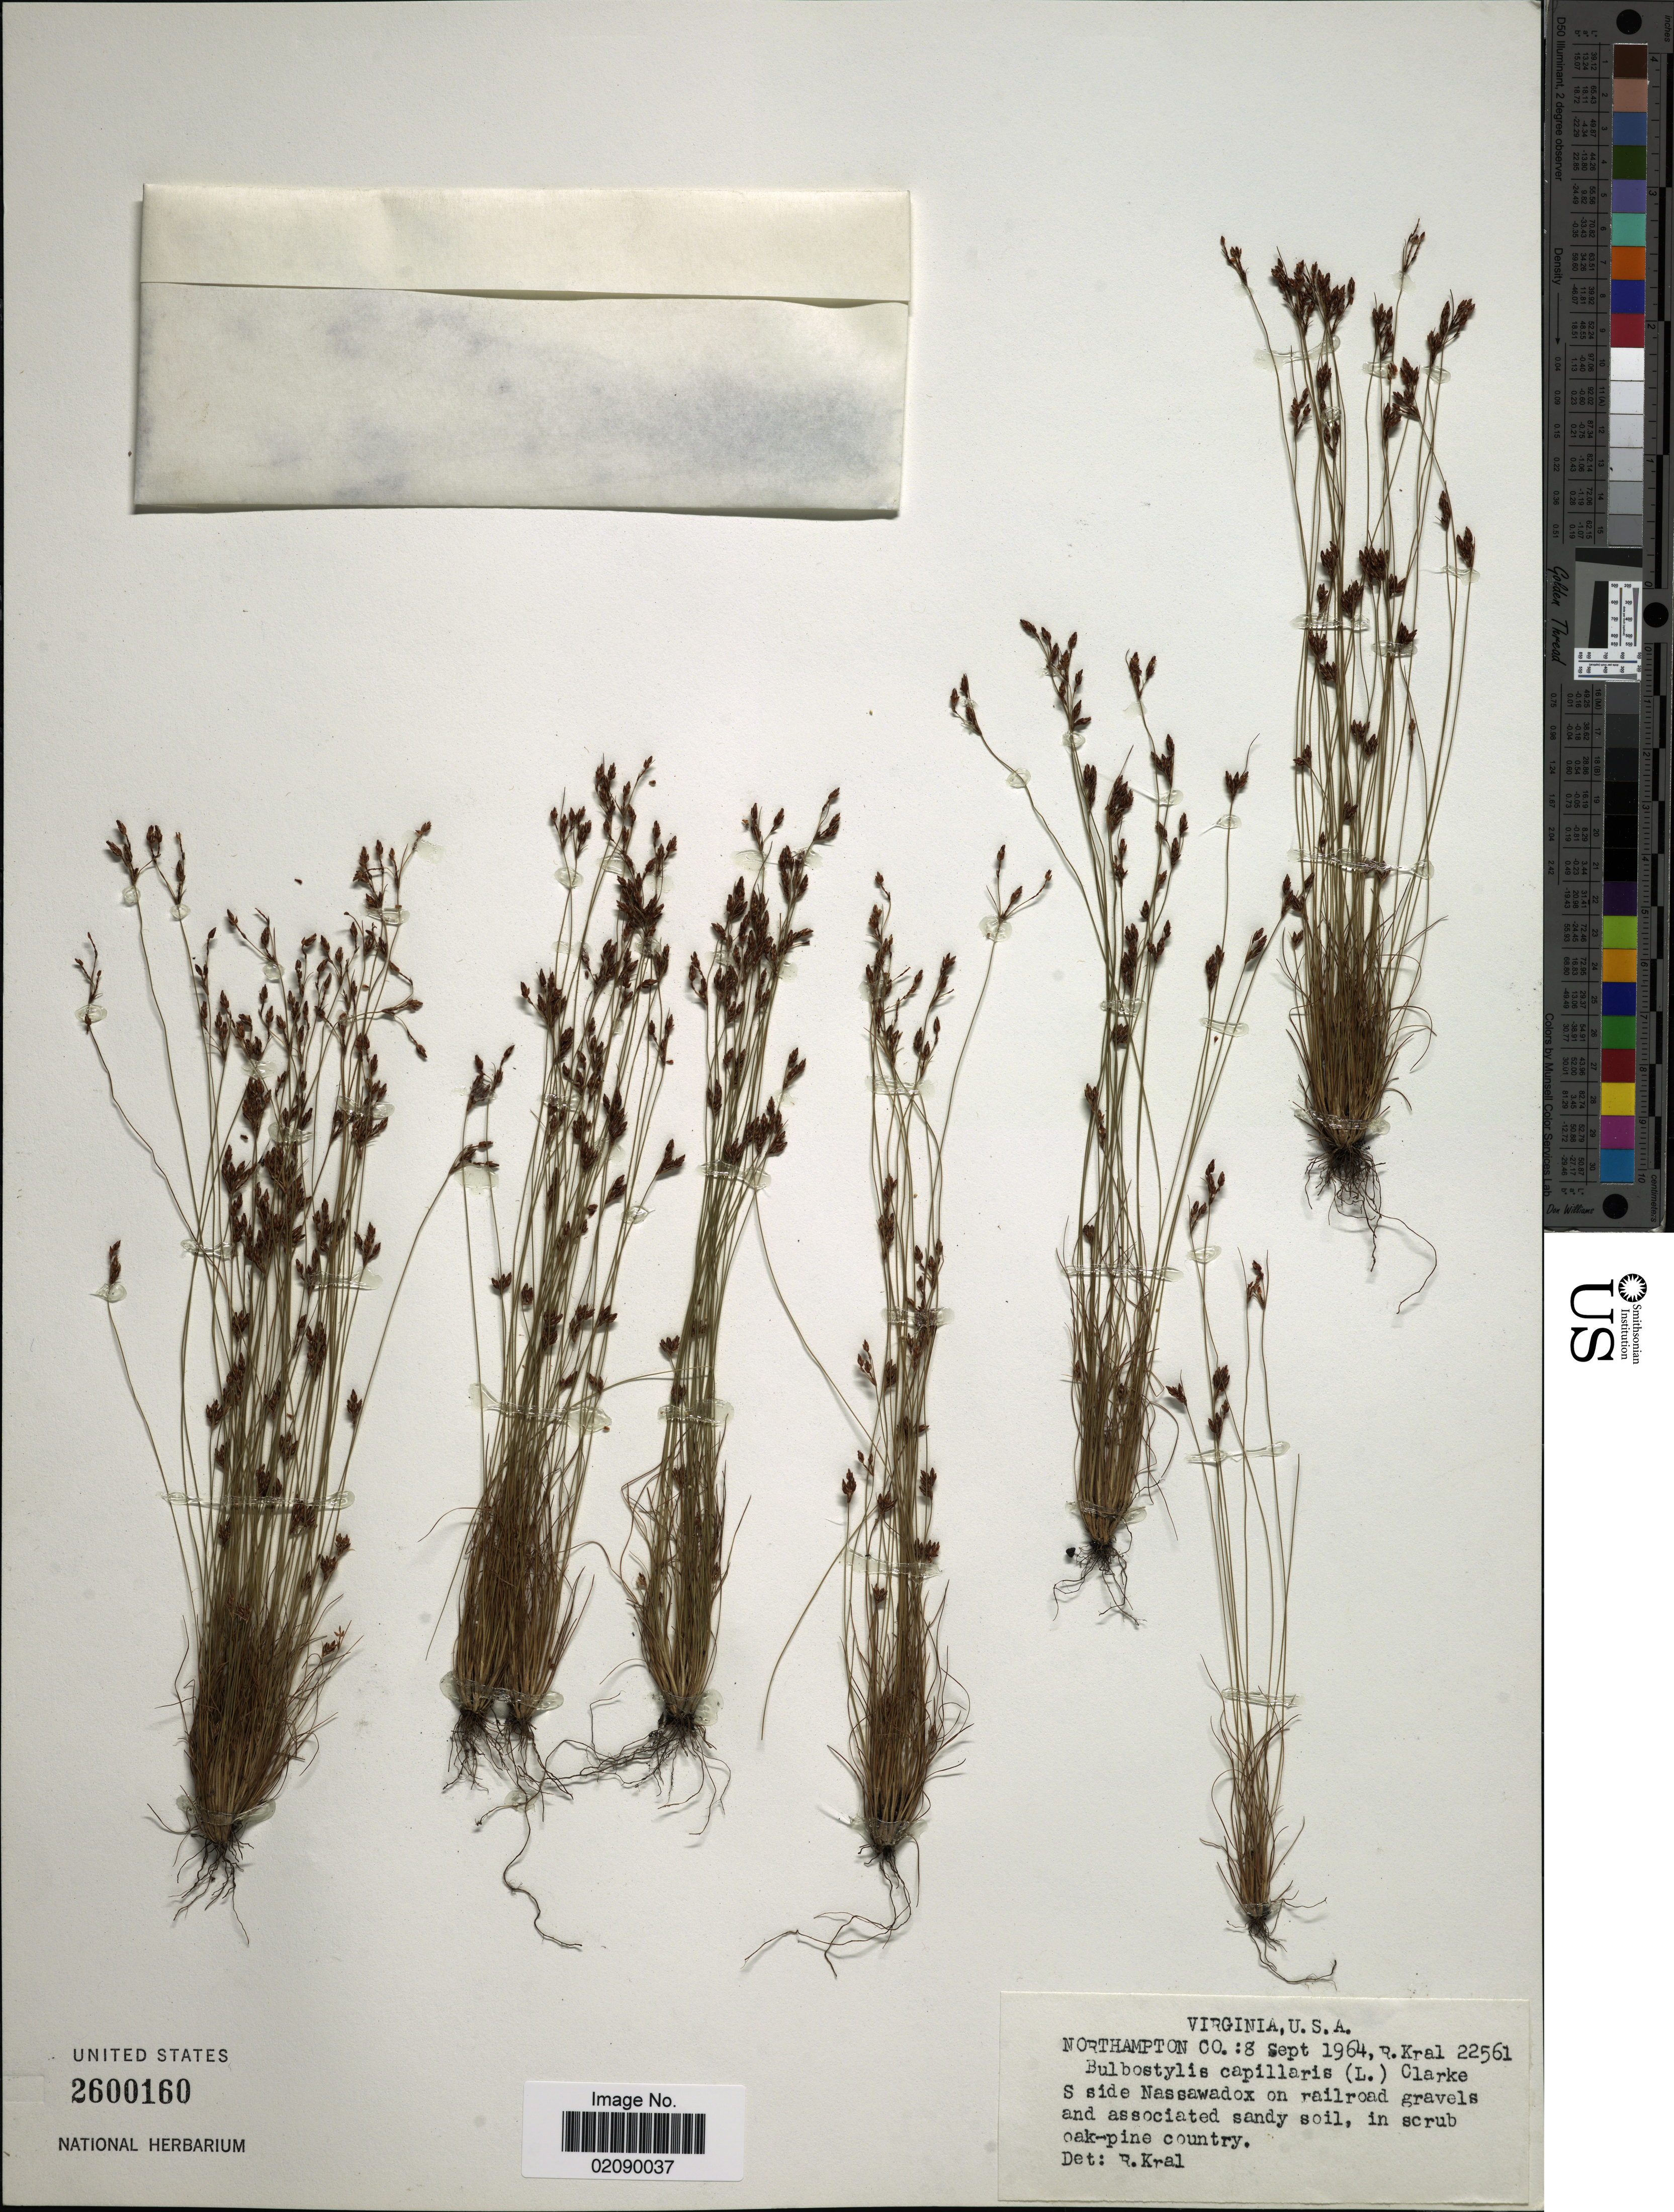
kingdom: Plantae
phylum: Tracheophyta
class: Liliopsida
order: Poales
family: Cyperaceae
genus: Bulbostylis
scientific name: Bulbostylis capillaris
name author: (L.) Kunth ex C.B. Clarke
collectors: R. Kral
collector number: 22561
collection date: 1964-09-08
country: United States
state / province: Virginia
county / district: Northampton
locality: Northampton Co, S side Nassawadox on railroad gravels and associated sandy soil, in scrub oak-pine country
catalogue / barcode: US 2600160